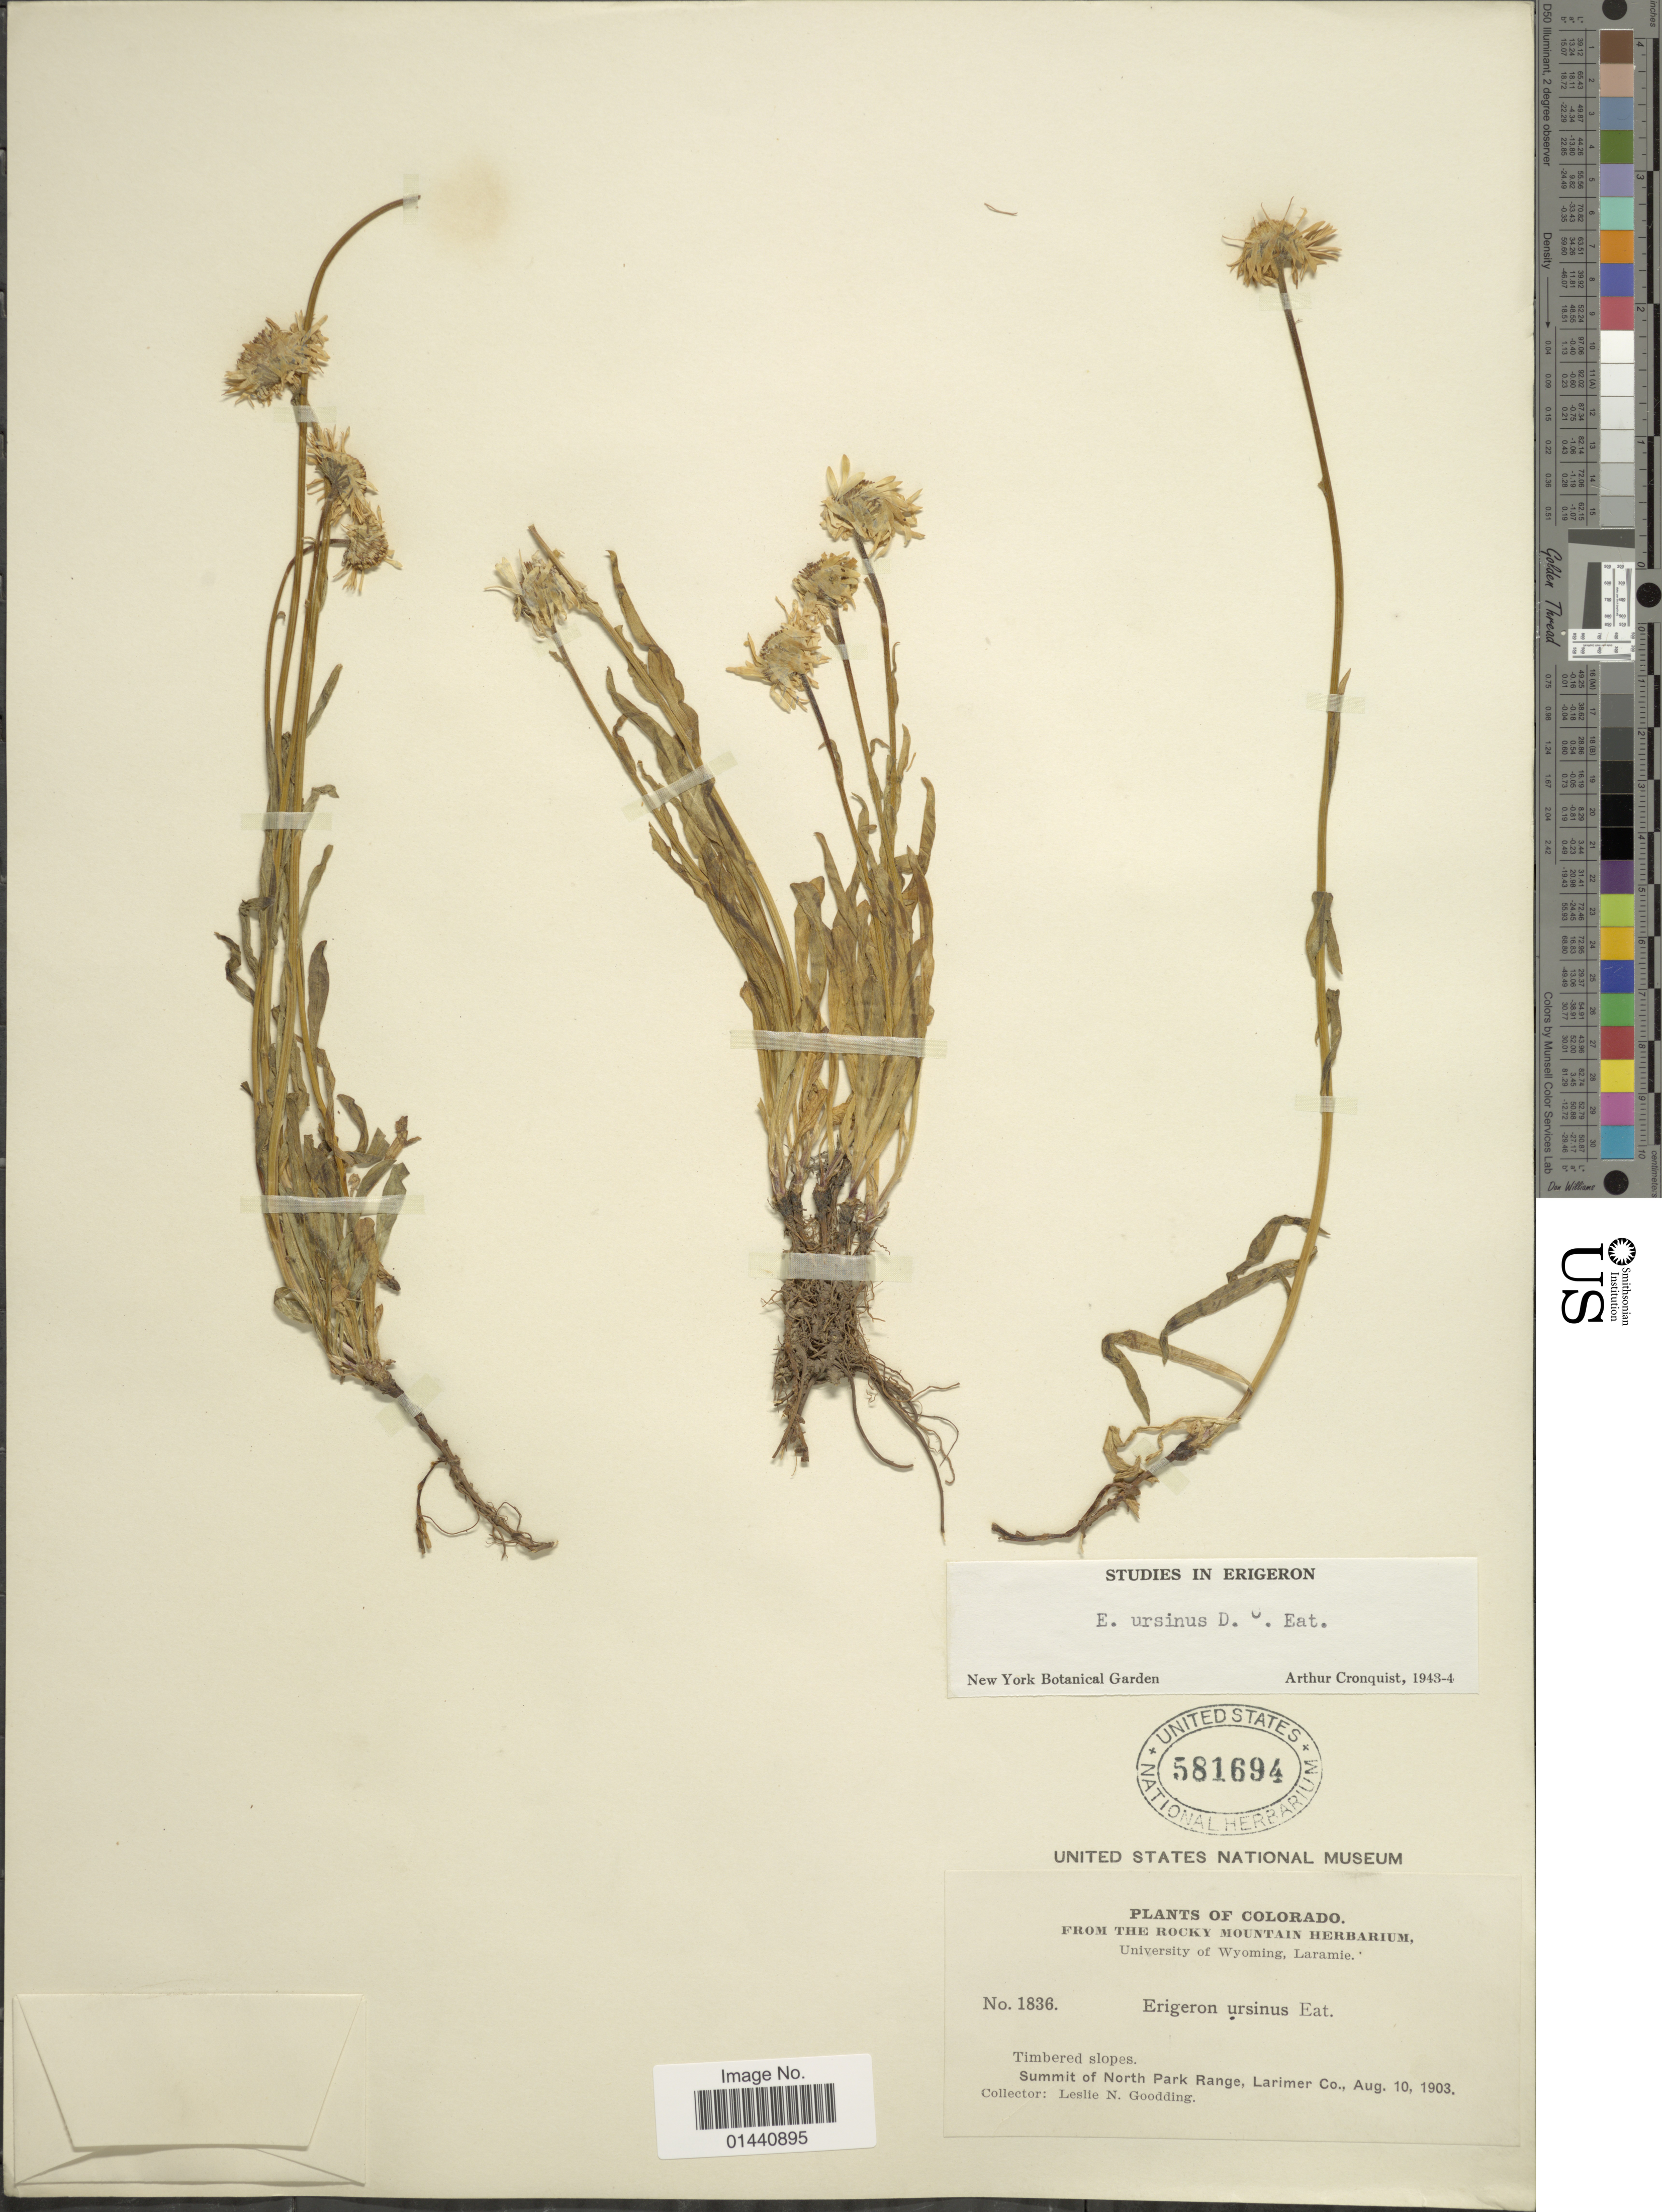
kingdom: Plantae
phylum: Tracheophyta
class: Magnoliopsida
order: Asterales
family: Asteraceae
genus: Erigeron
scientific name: Erigeron ursinus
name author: D.C. Eaton in C. King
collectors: L. N. Goodding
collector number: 1836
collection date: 1903-08-10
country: United States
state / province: Colorado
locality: Summit of North Park Range, Larimer Co.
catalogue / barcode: US 581694